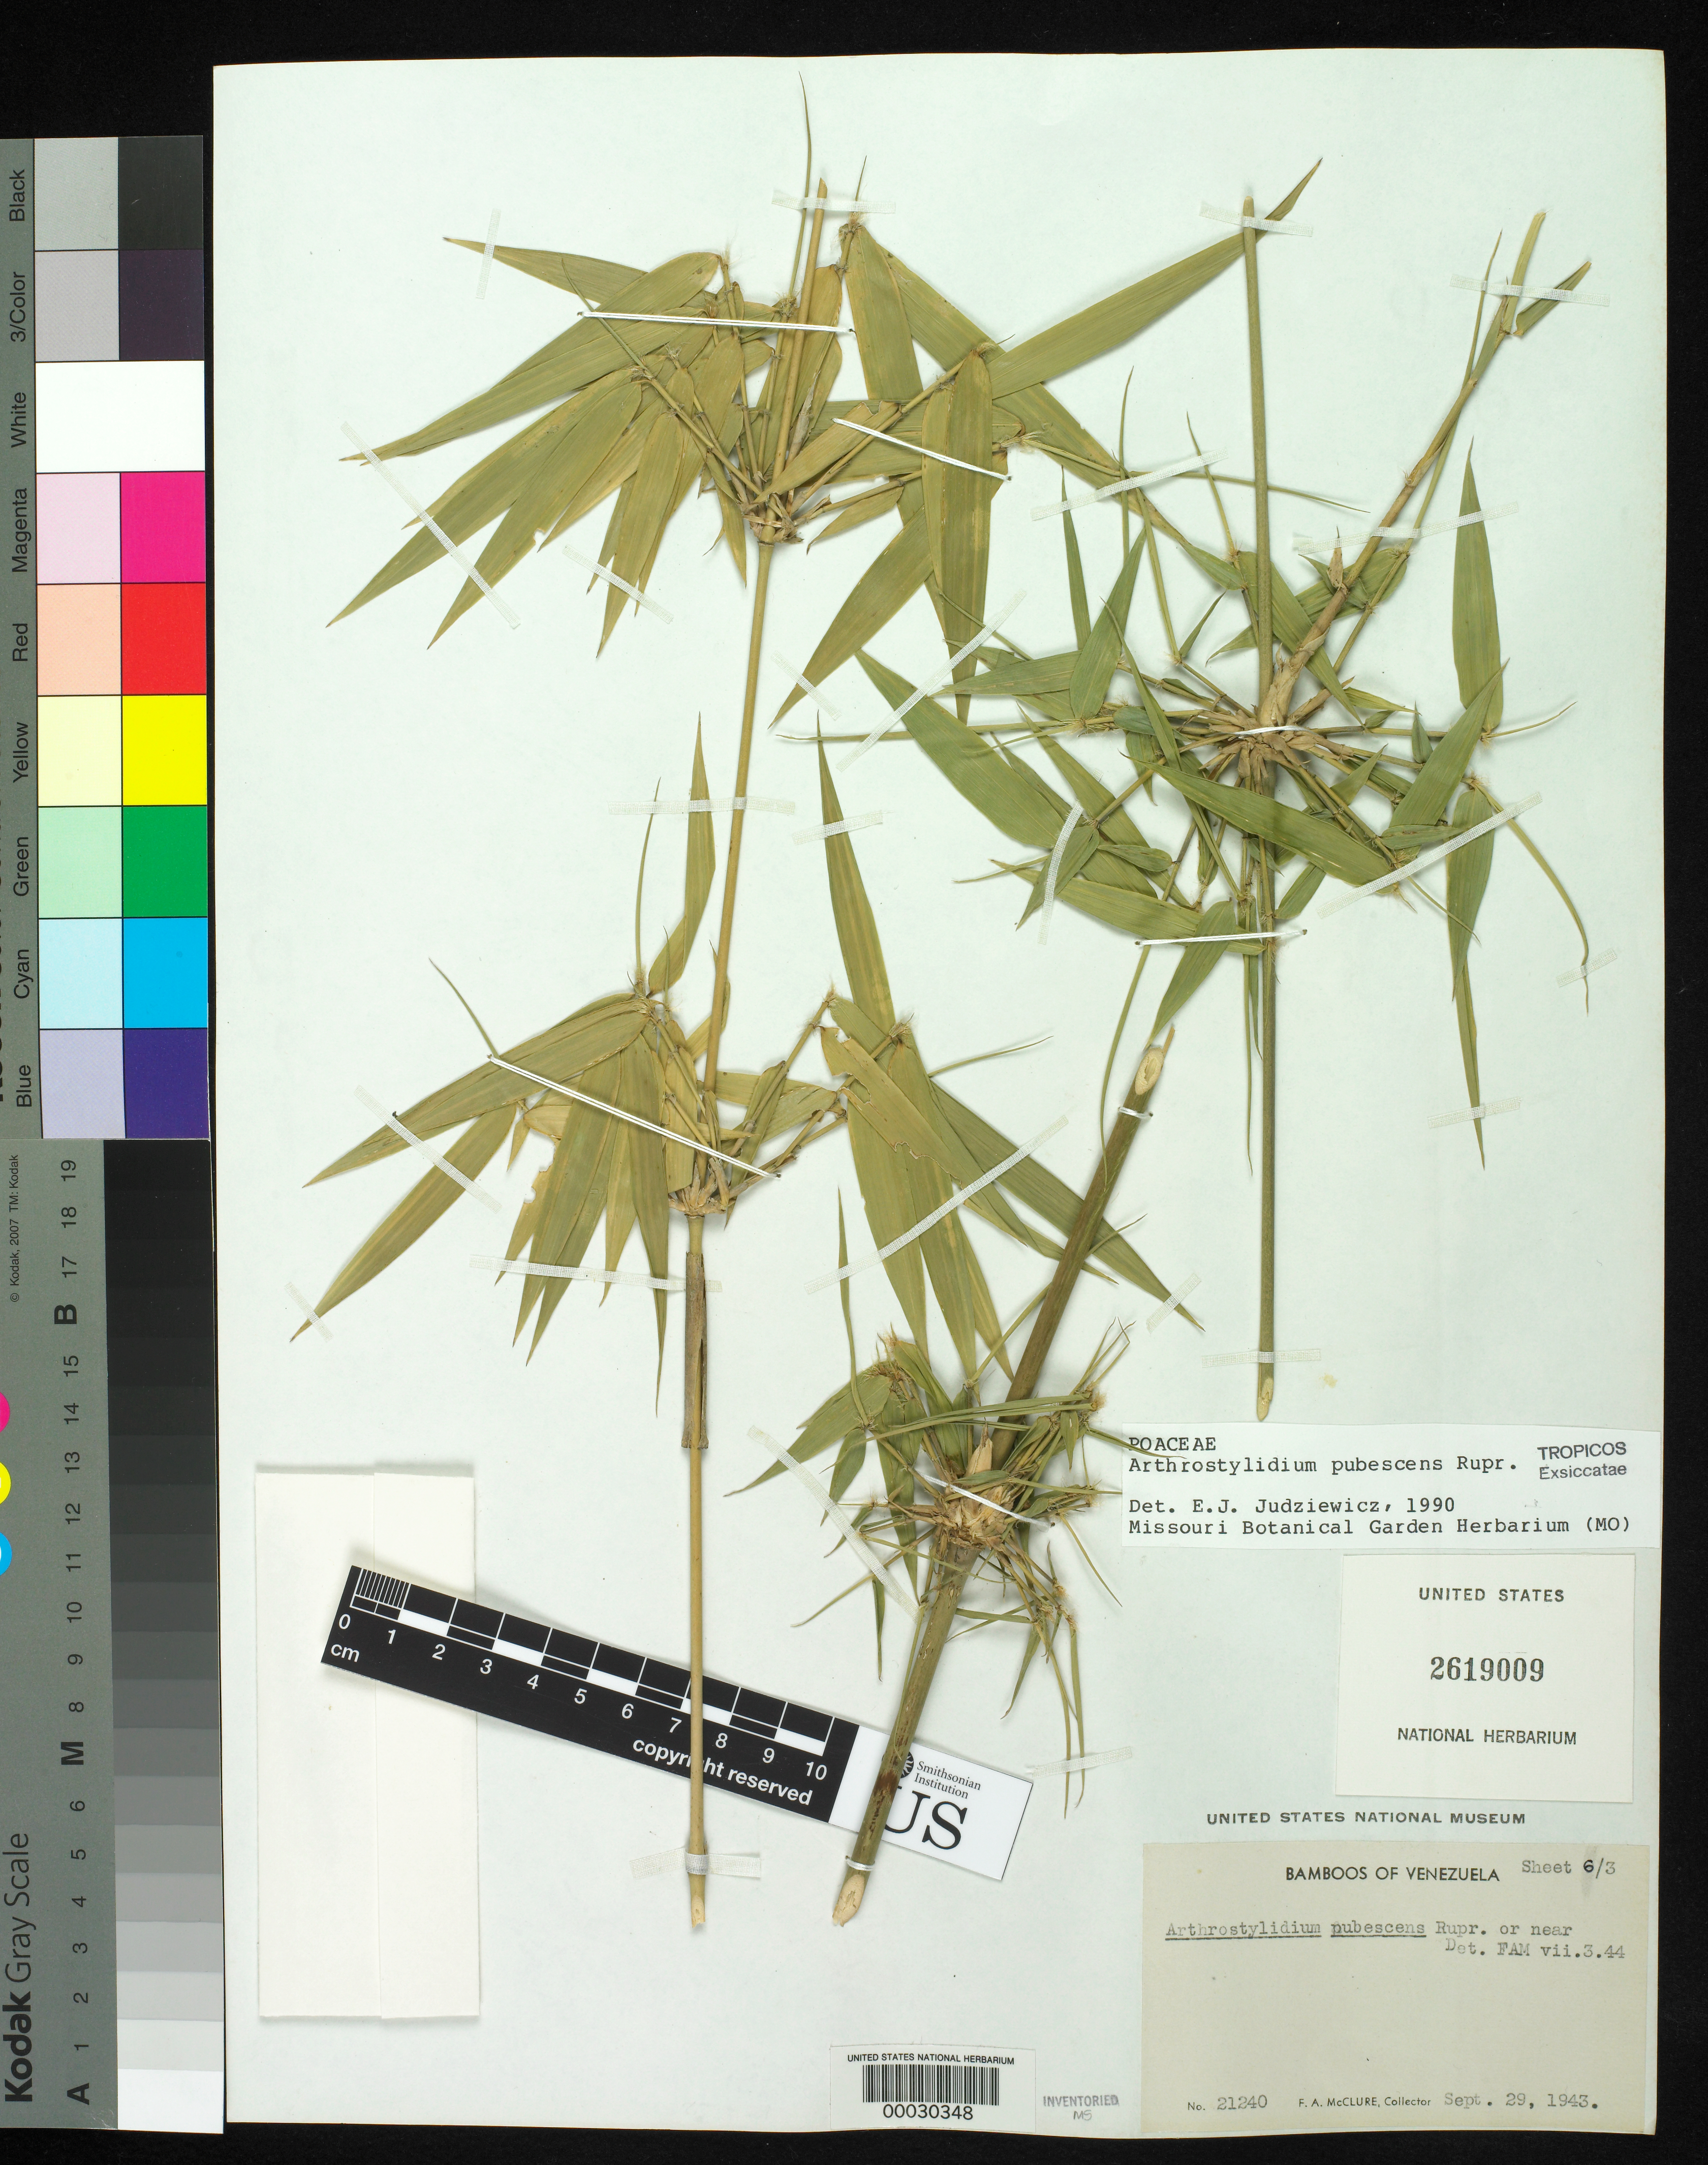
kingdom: Plantae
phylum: Tracheophyta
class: Liliopsida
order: Poales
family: Poaceae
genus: Arthrostylidium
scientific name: Arthrostylidium pubescens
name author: Rupr.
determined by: Judziewicz, E. J.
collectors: F. A. McClure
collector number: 21240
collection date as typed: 29 Sep 1943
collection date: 1943-09-29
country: Venezuela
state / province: Distrito Federal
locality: El junquito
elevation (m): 1200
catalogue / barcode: US 2619009